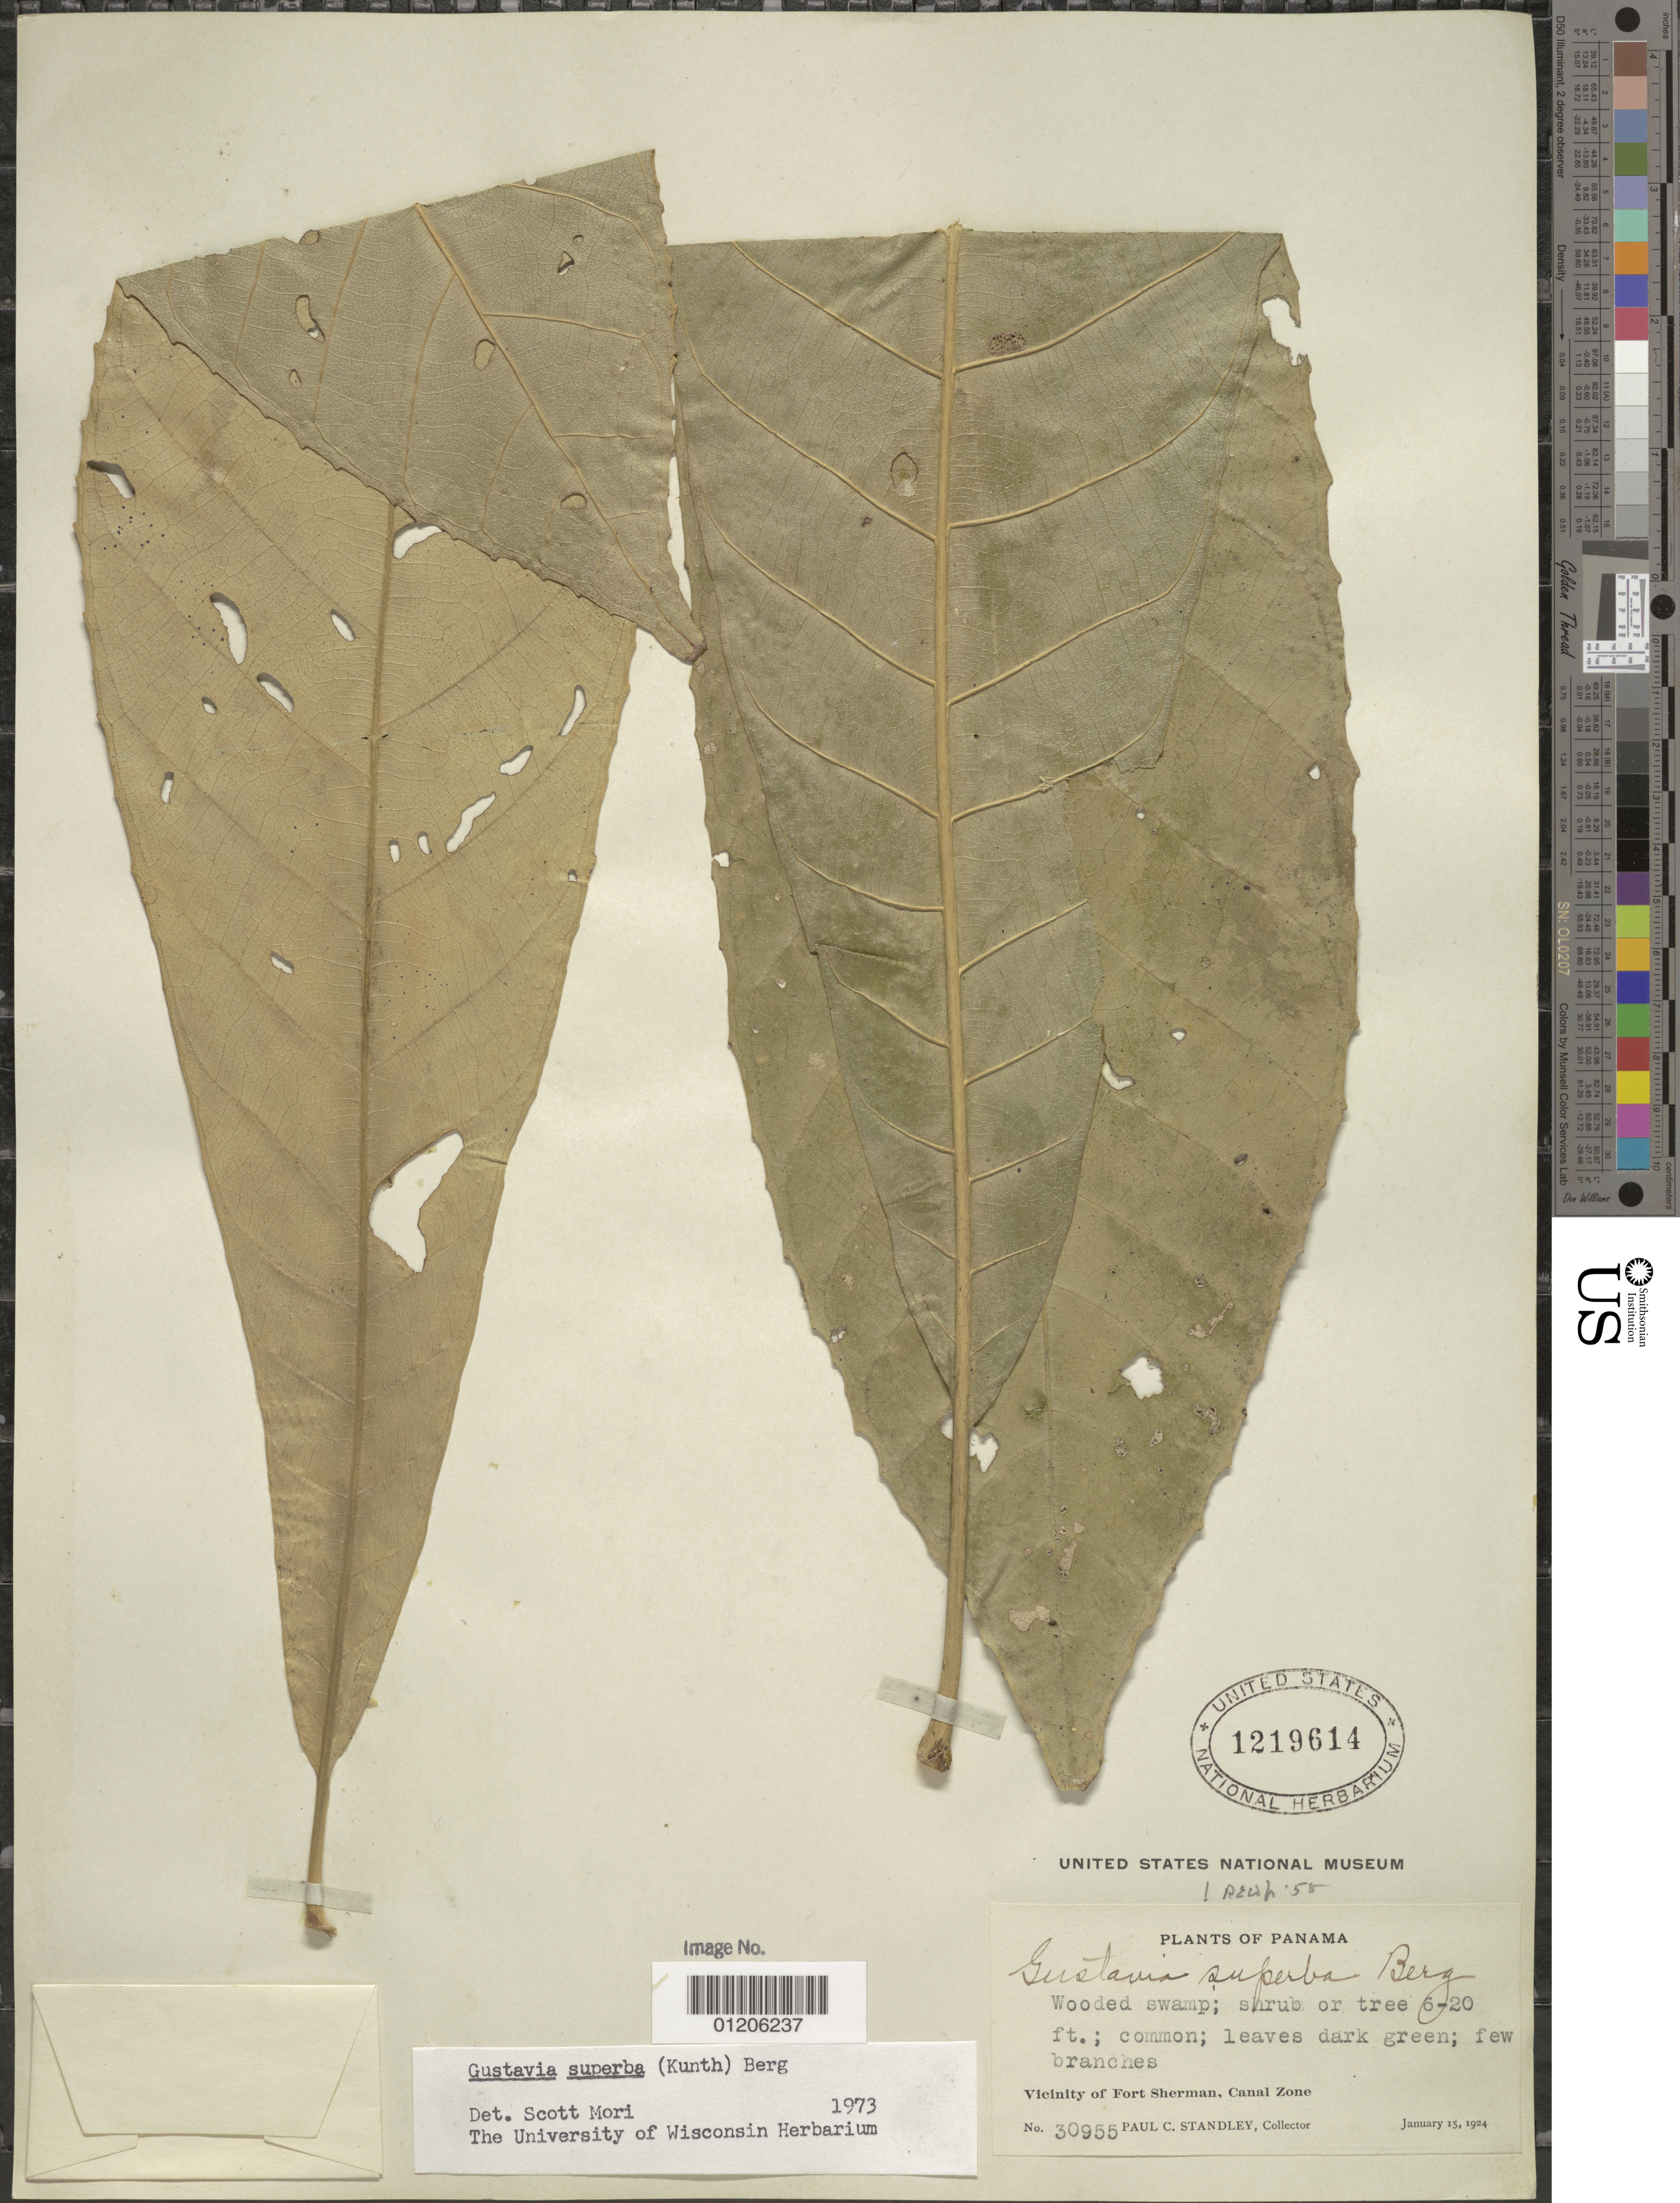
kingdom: Plantae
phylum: Tracheophyta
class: Magnoliopsida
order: Ericales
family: Lecythidaceae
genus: Gustavia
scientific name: Gustavia superba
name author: (Kunth) O. Berg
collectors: P. C. Standley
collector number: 30955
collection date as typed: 15 Jan 1924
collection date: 1924-01-15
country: Panama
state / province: Colón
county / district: Canal Zone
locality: Vicinity of Fort Sherman.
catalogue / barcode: US 1219614